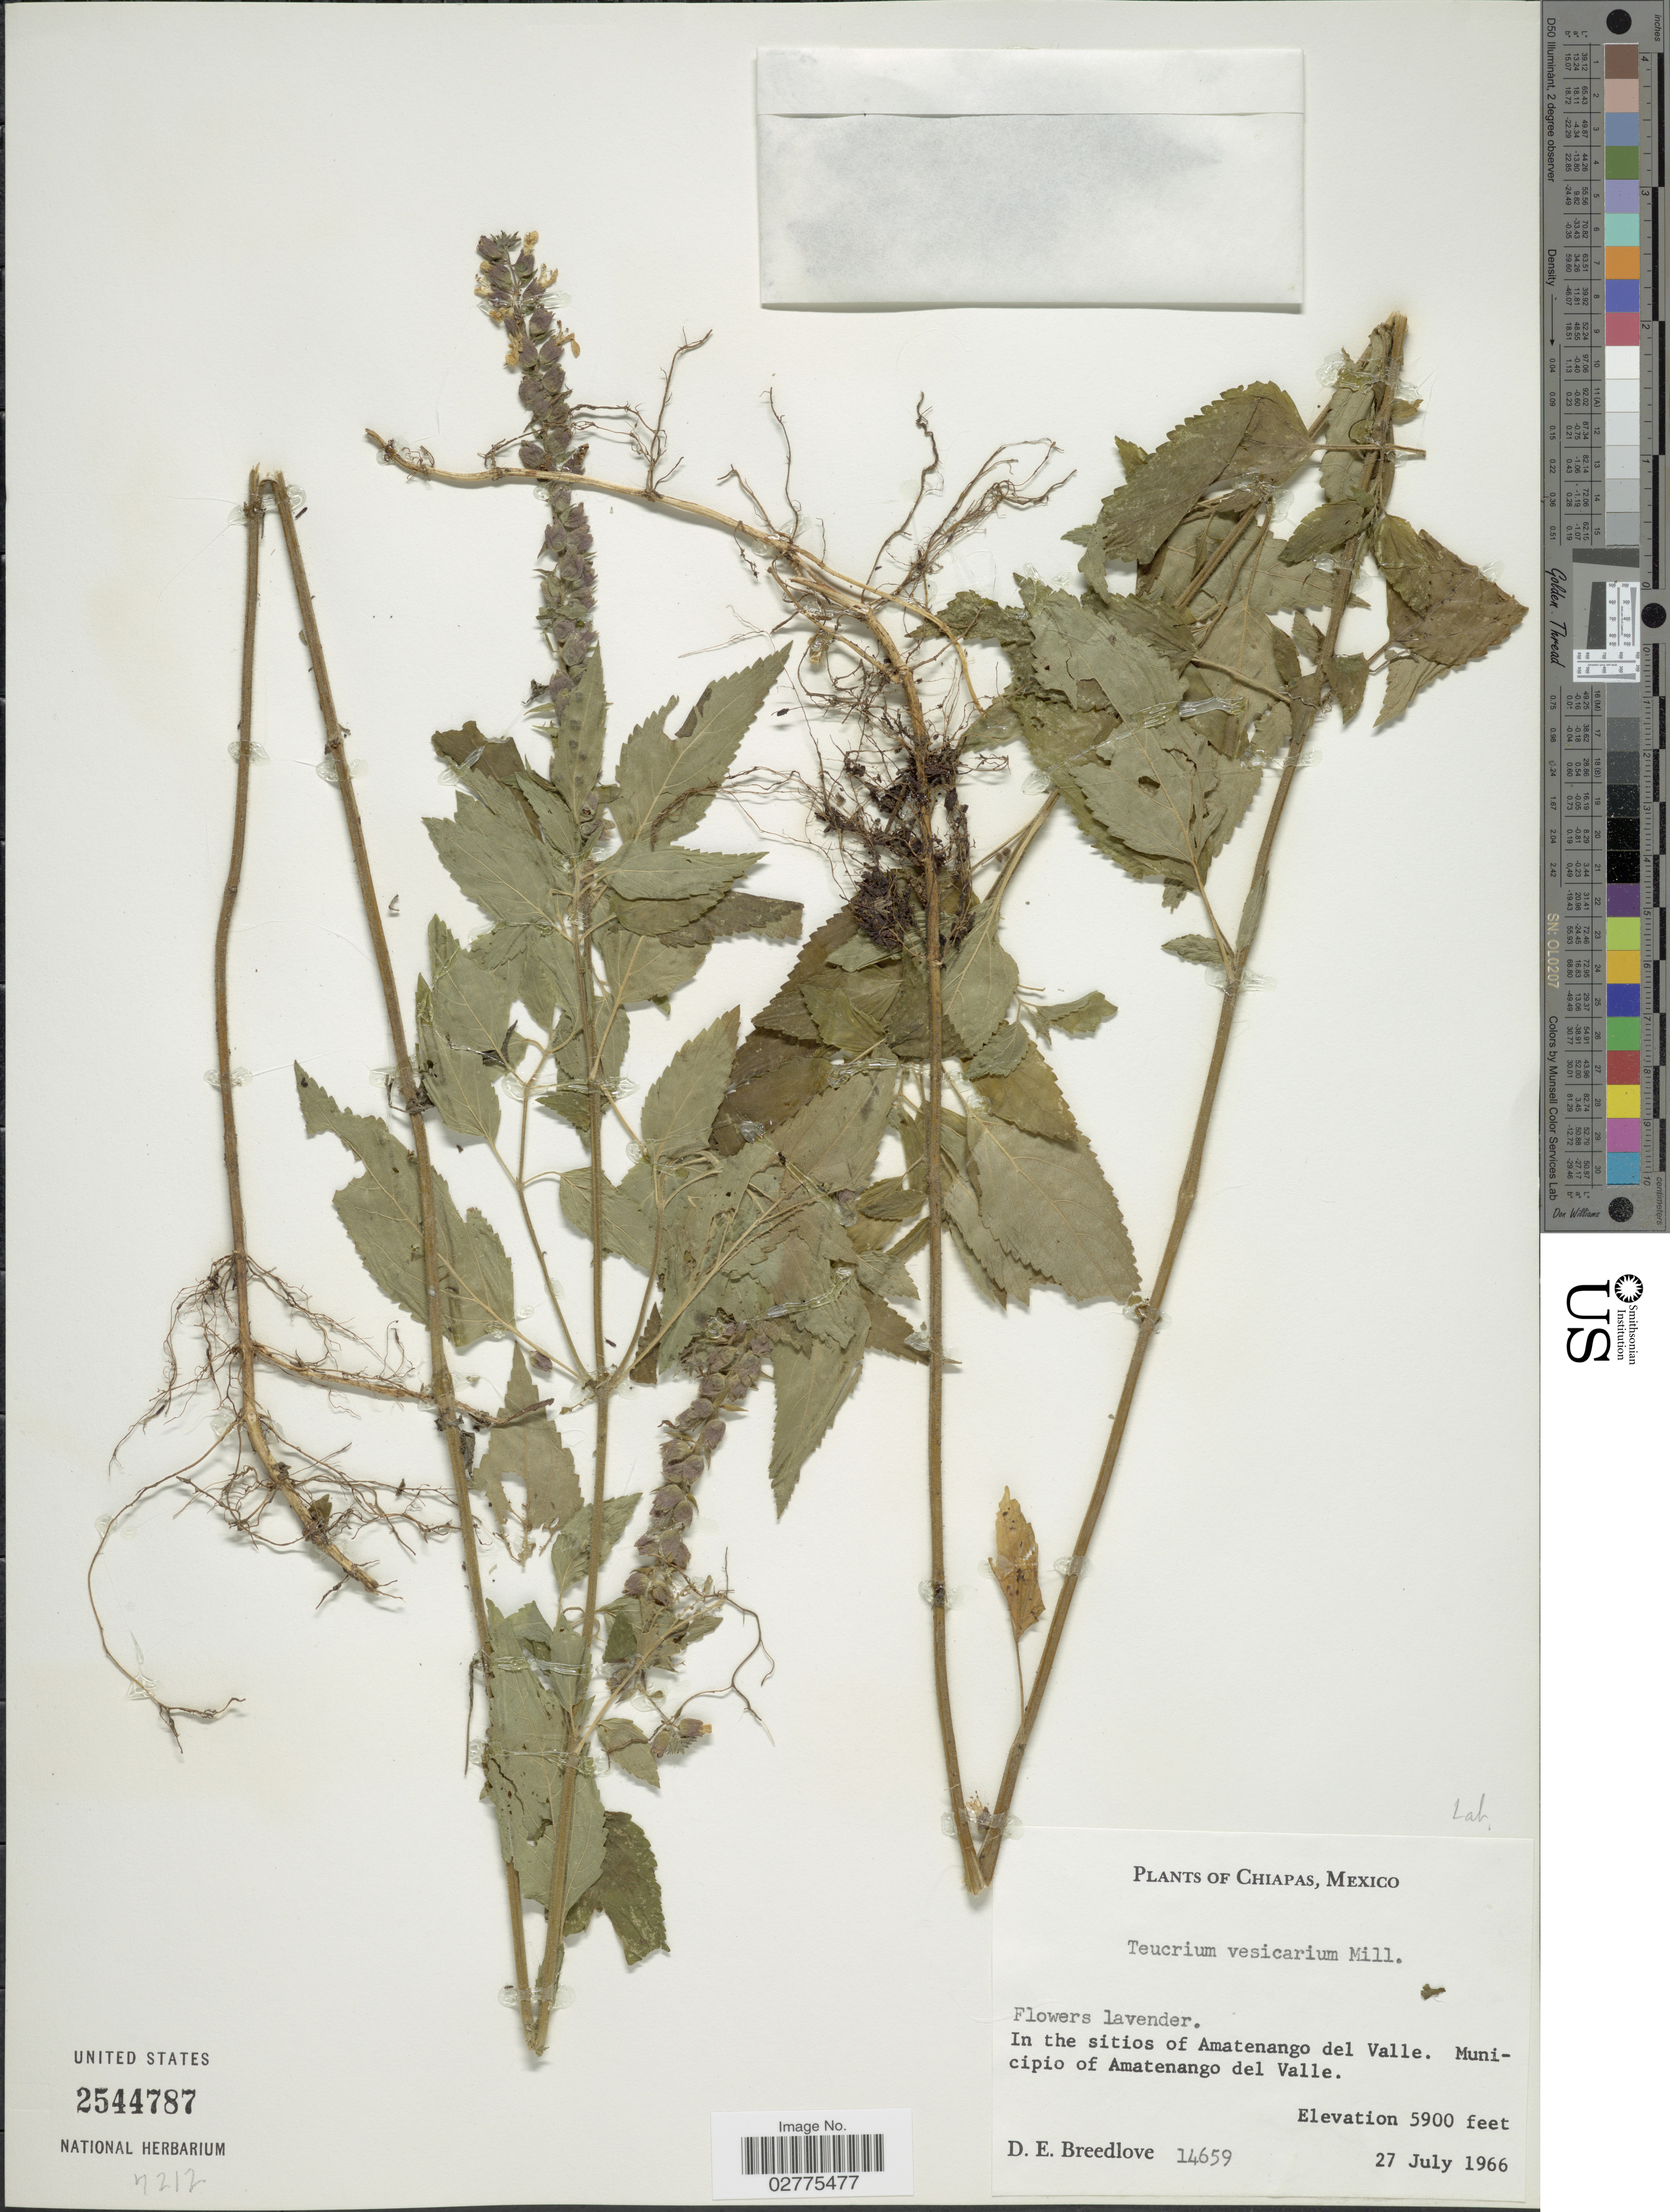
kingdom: Plantae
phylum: Tracheophyta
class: Magnoliopsida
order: Lamiales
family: Lamiaceae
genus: Teucrium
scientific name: Teucrium vesicarium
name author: Mill.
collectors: D. E. Breedlove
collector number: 14659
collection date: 1966-07-27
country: Mexico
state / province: Chiapas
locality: In the sitios of Amatenango del Valle. Municipio of Amatenango del Valle.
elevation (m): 1798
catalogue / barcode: US 2544787